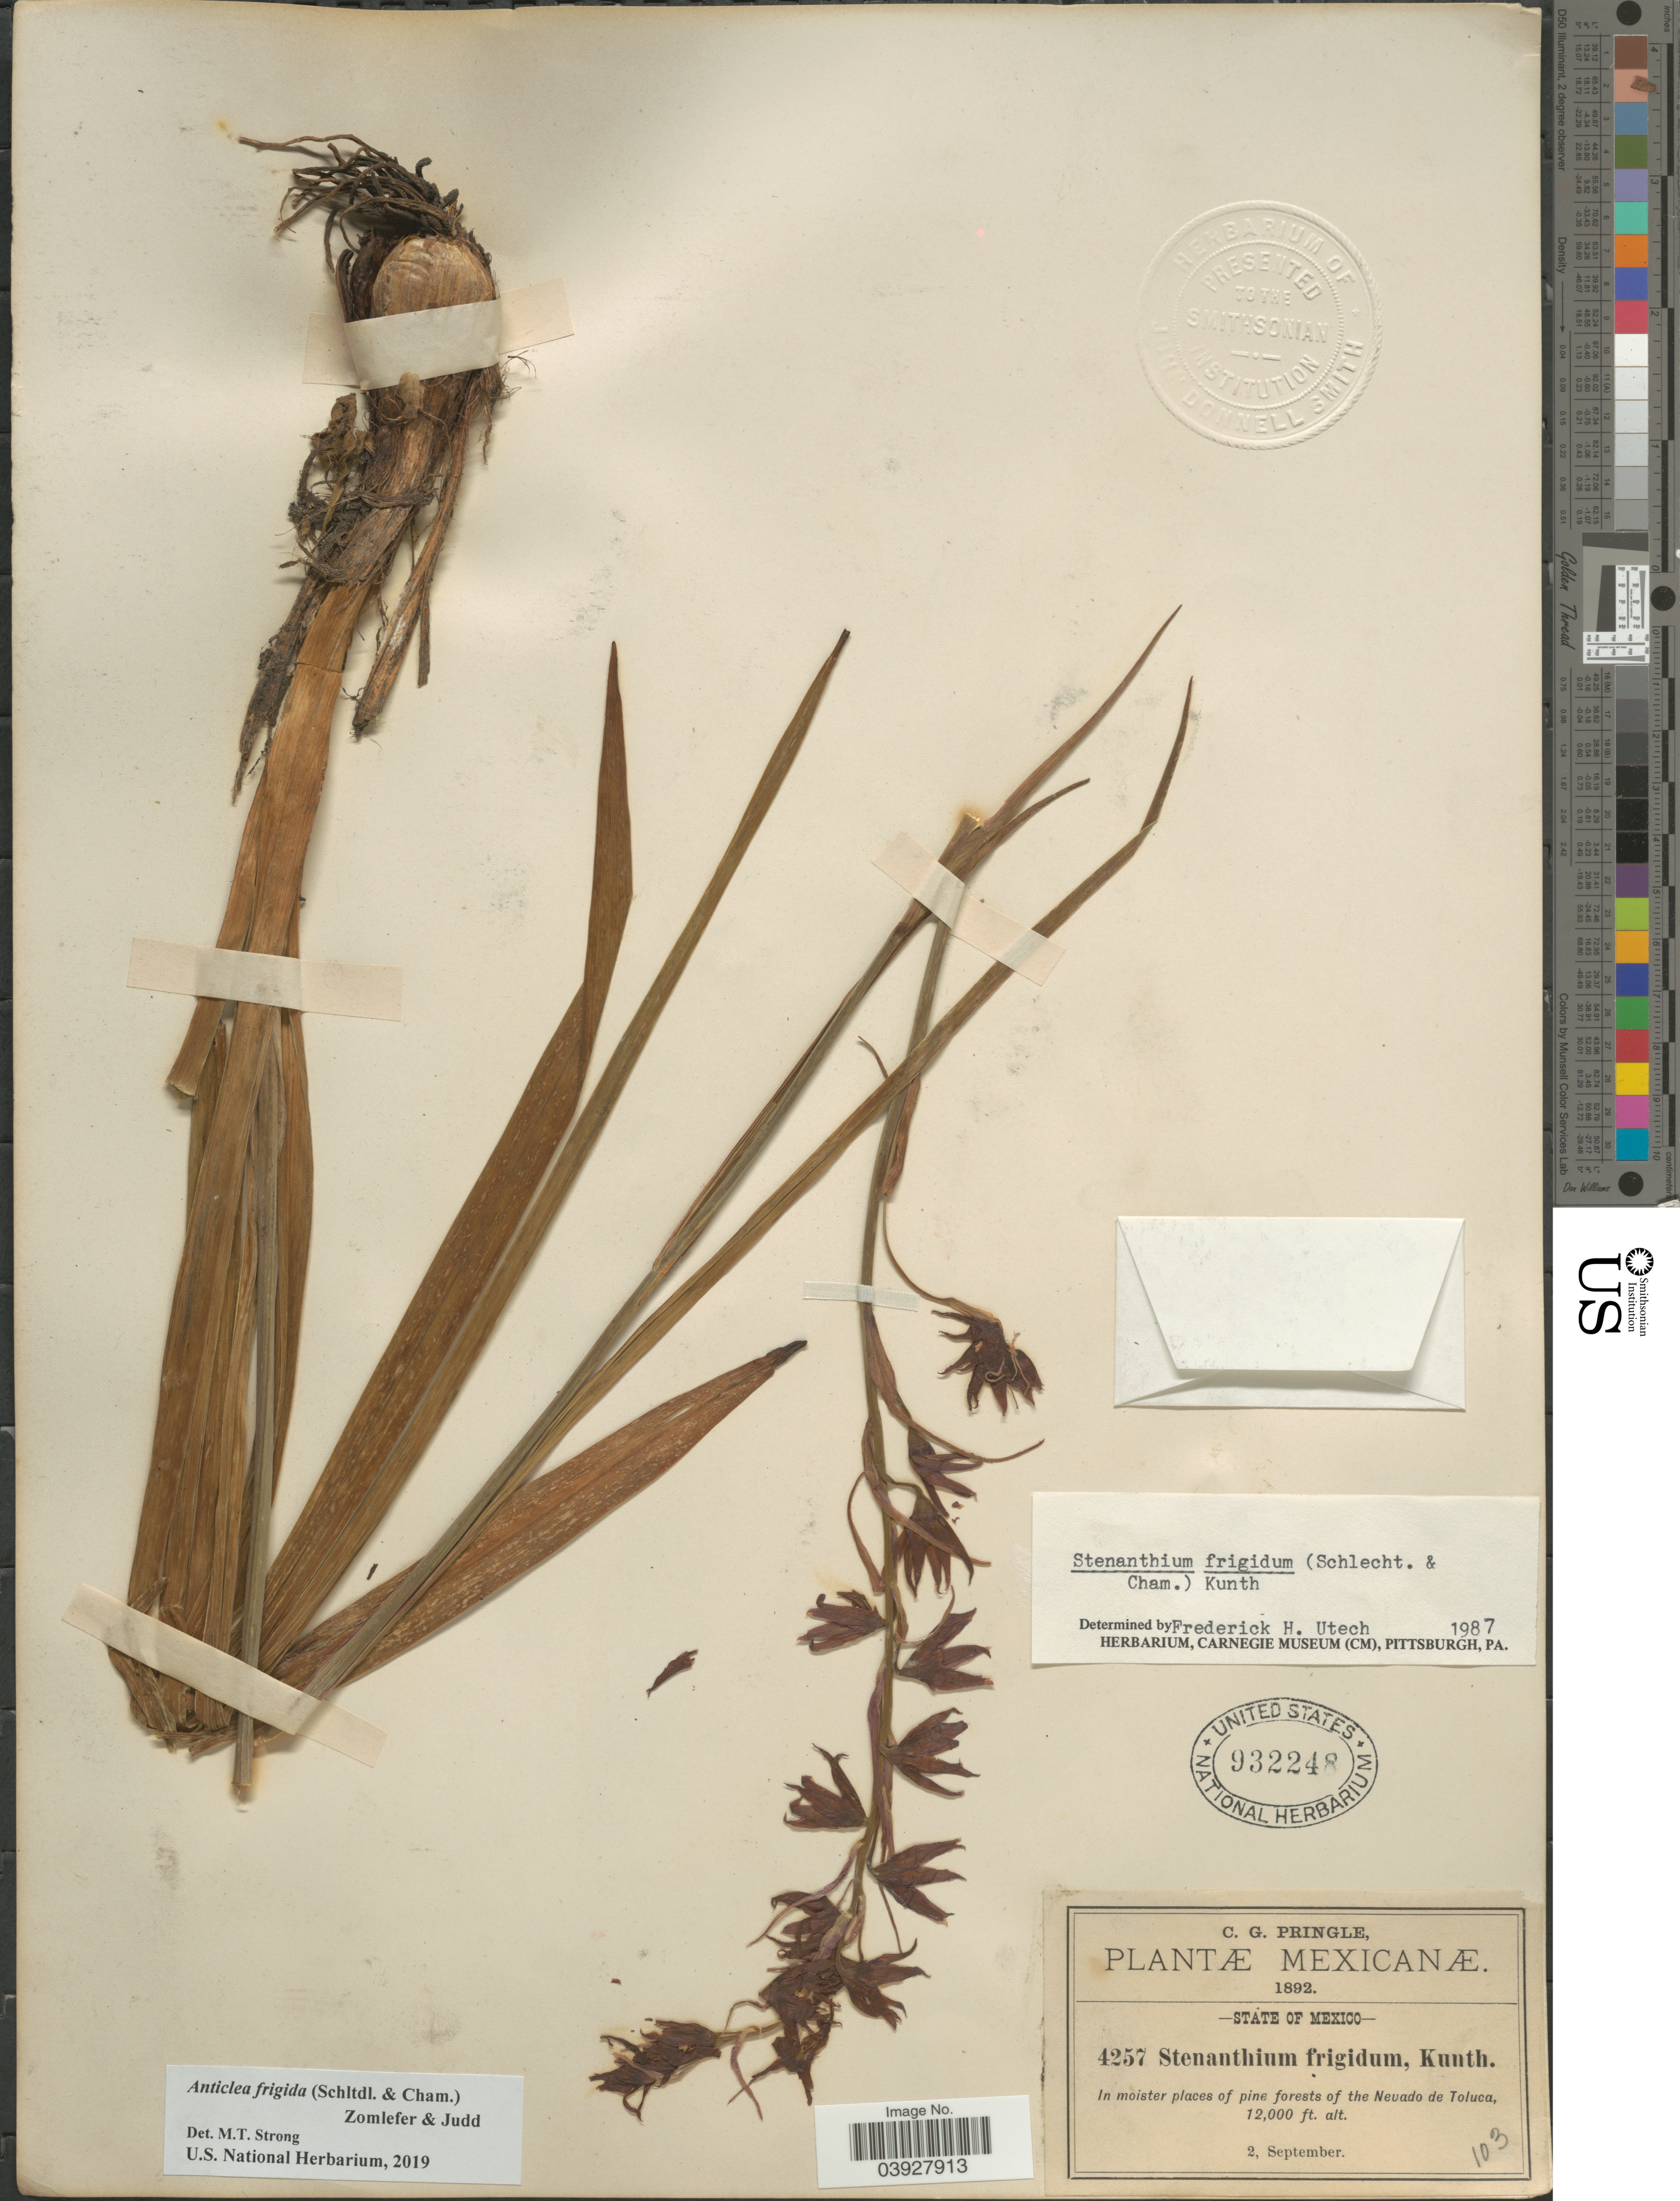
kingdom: Plantae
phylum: Tracheophyta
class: Liliopsida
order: Liliales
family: Melanthiaceae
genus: Anticlea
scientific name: Anticlea frigida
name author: (Schltdl. & Cham.) Zomlefer & Judd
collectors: C. G. Pringle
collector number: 4257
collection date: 1892-09-02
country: Mexico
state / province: México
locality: In moister places of pine forests of the Nevado de Toluca.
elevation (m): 3658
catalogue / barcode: US 932248